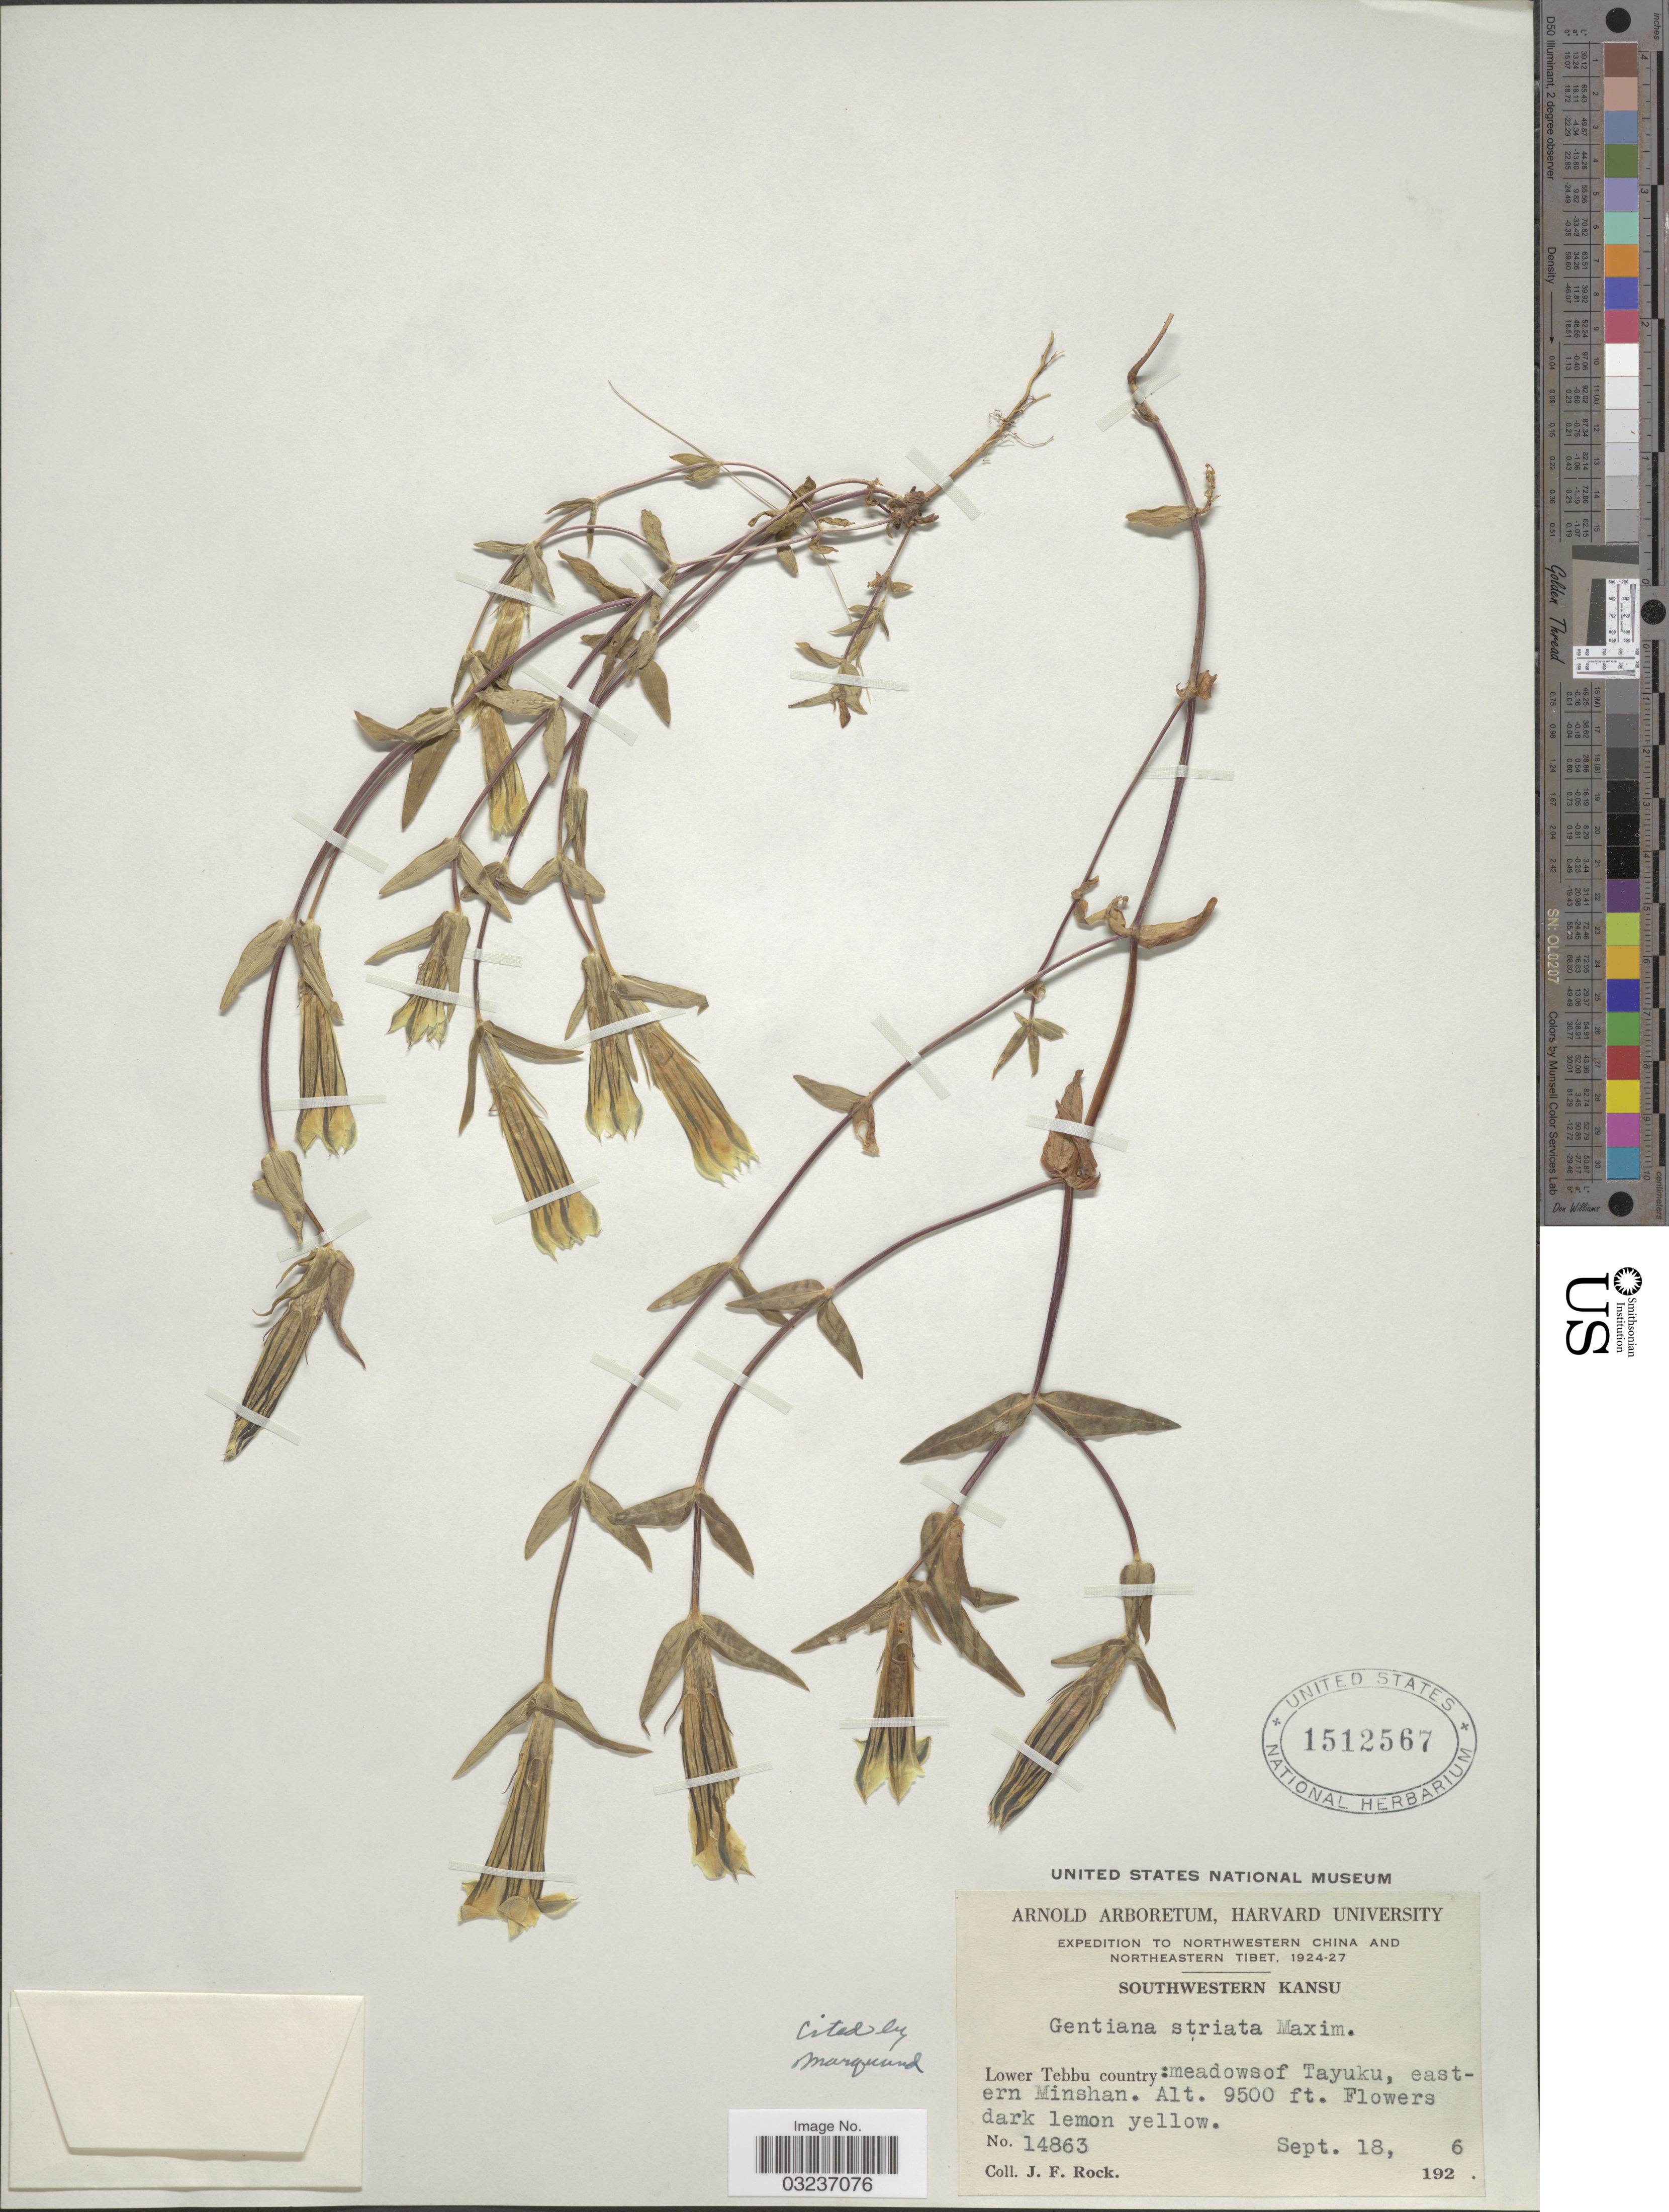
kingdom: Plantae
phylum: Tracheophyta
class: Magnoliopsida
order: Gentianales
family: Gentianaceae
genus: Gentiana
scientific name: Gentiana striata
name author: Maxim.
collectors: J. Rock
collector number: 14863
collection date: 1926-09-18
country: China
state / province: Gansu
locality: Northwestern China and Northwestern Tibet, Southwestern Kansu, Lower Tebbu country: meadows of Tayuku, eastern Minshan.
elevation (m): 2896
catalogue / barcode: US 1512567